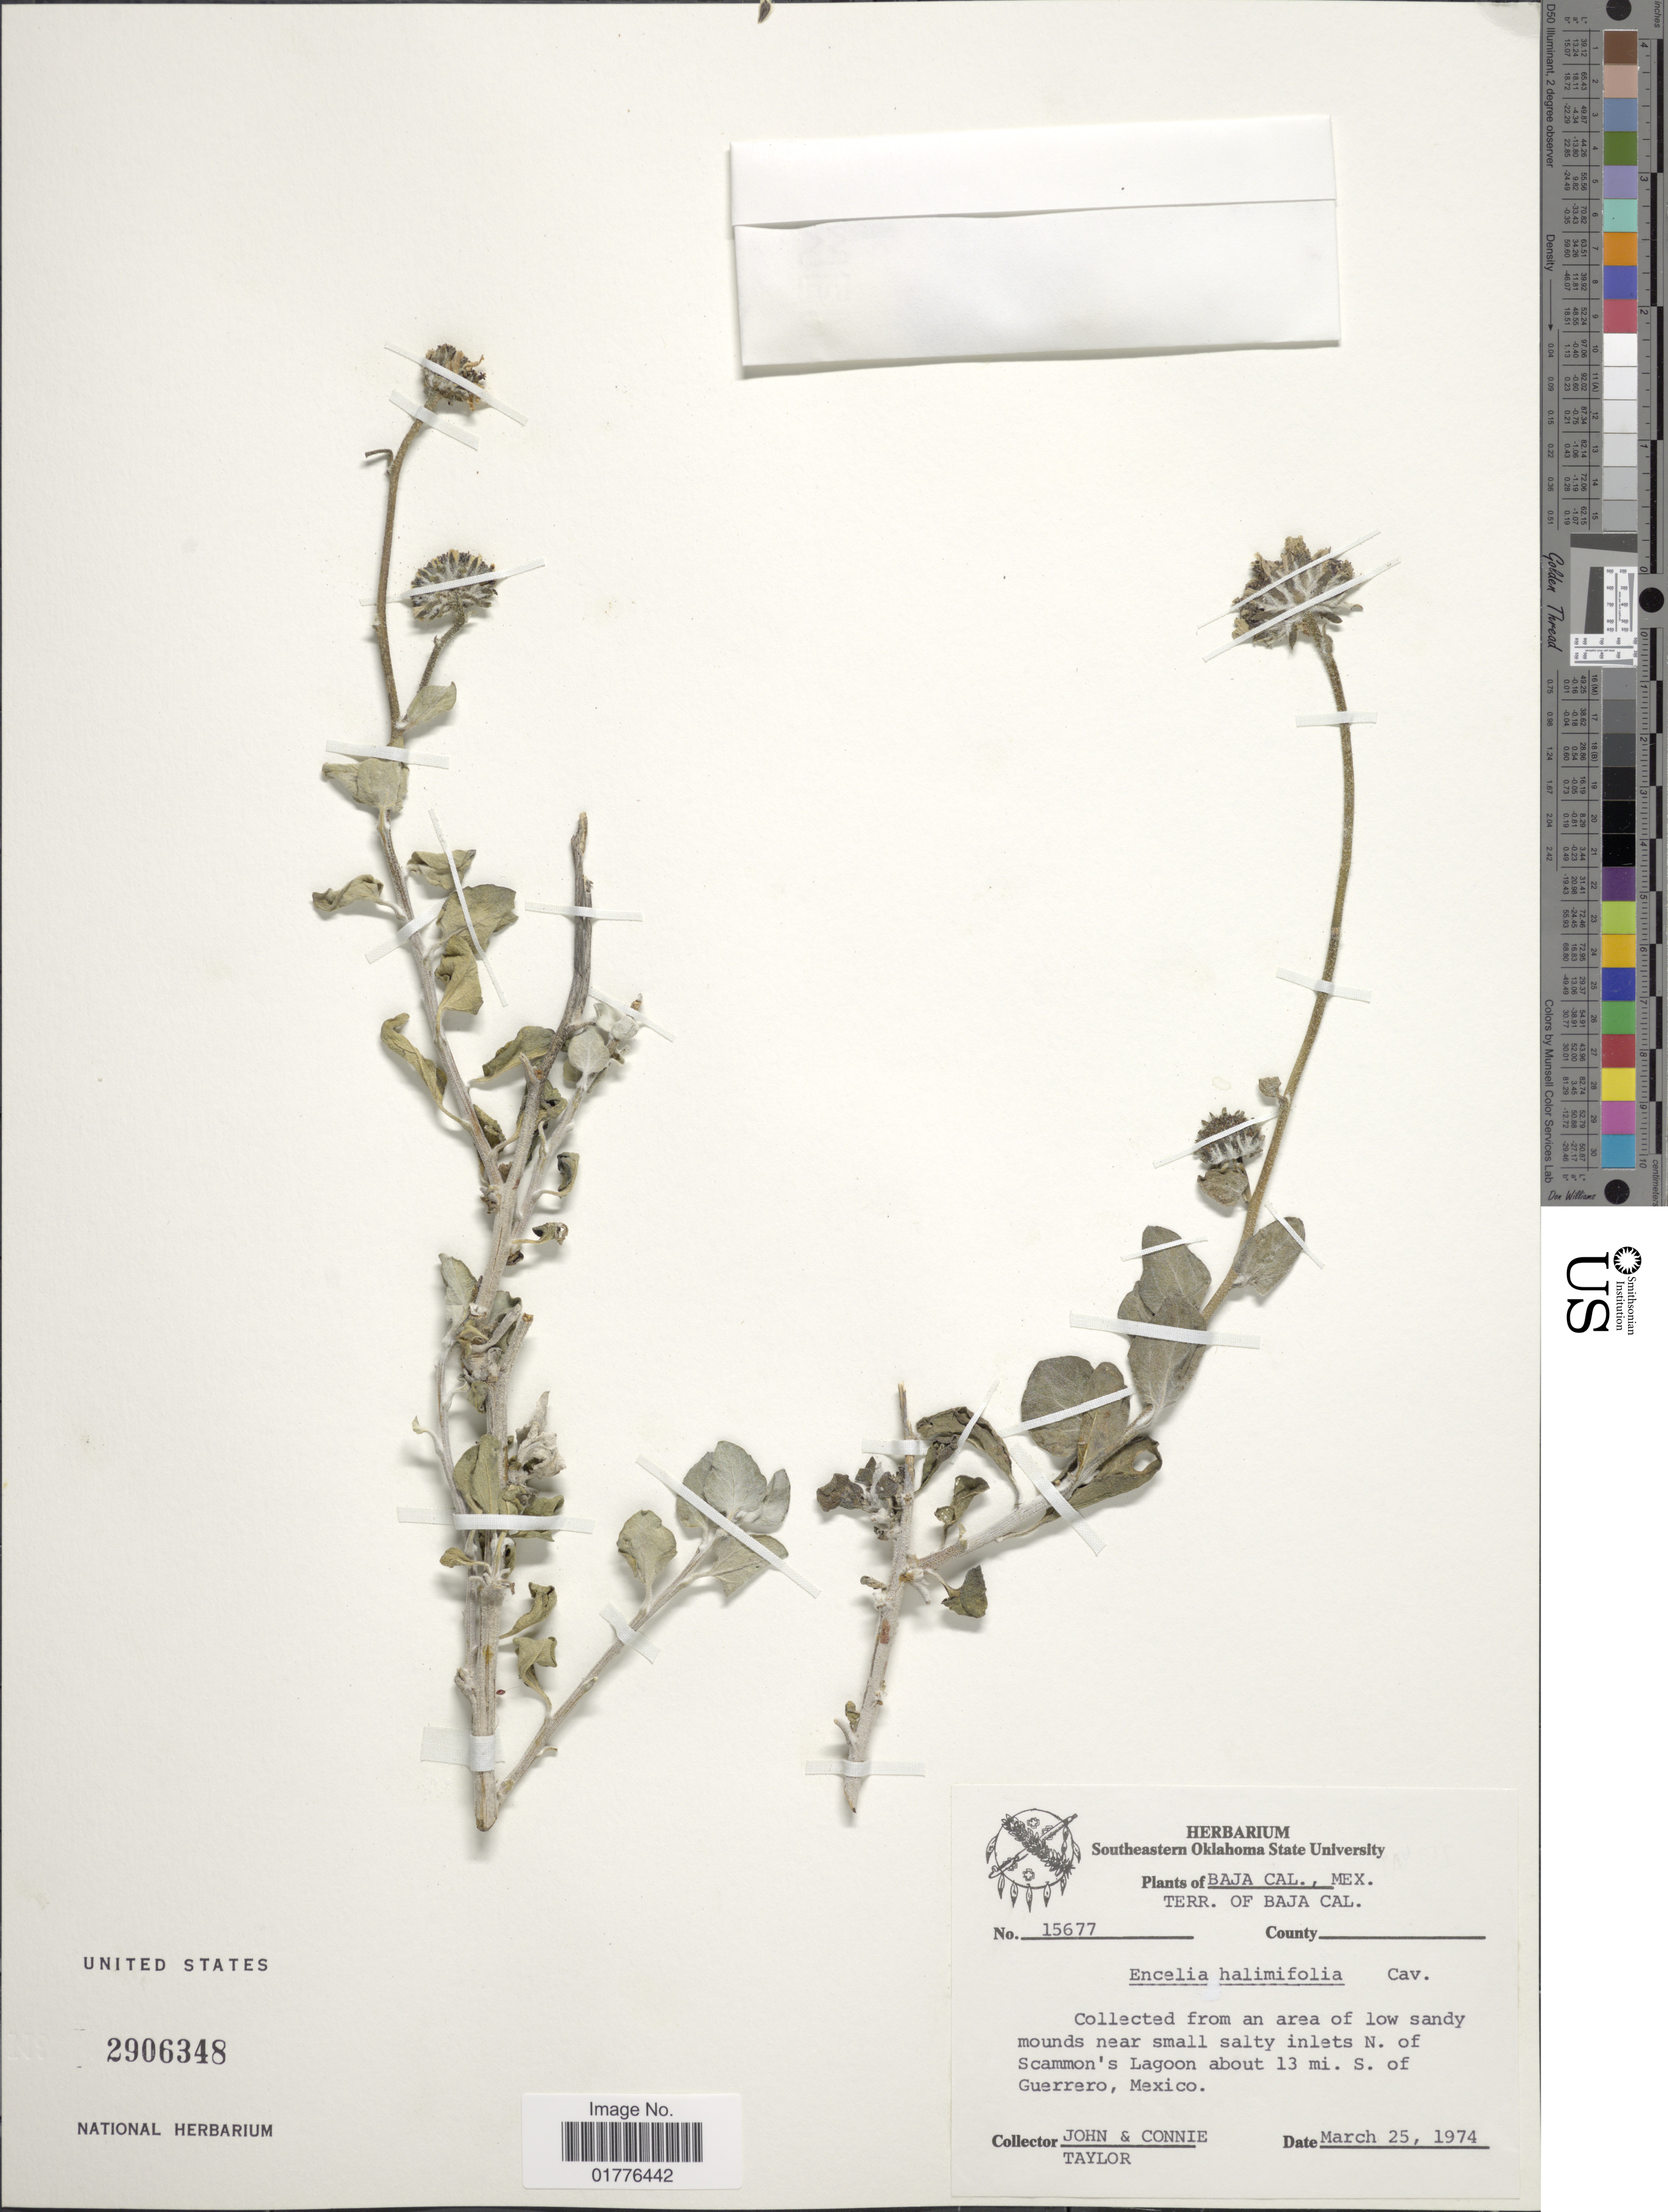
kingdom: Plantae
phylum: Tracheophyta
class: Magnoliopsida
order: Asterales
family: Asteraceae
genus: Encelia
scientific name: Encelia halimifolia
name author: Cav.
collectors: J. Taylor & C. Taylor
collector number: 15677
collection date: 1974-03-25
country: Mexico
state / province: Baja California Sur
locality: Terr. of Baja Cal. N. of Scammon's Lagoon about 13 mi. S. of Guerrero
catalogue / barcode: US 2906348